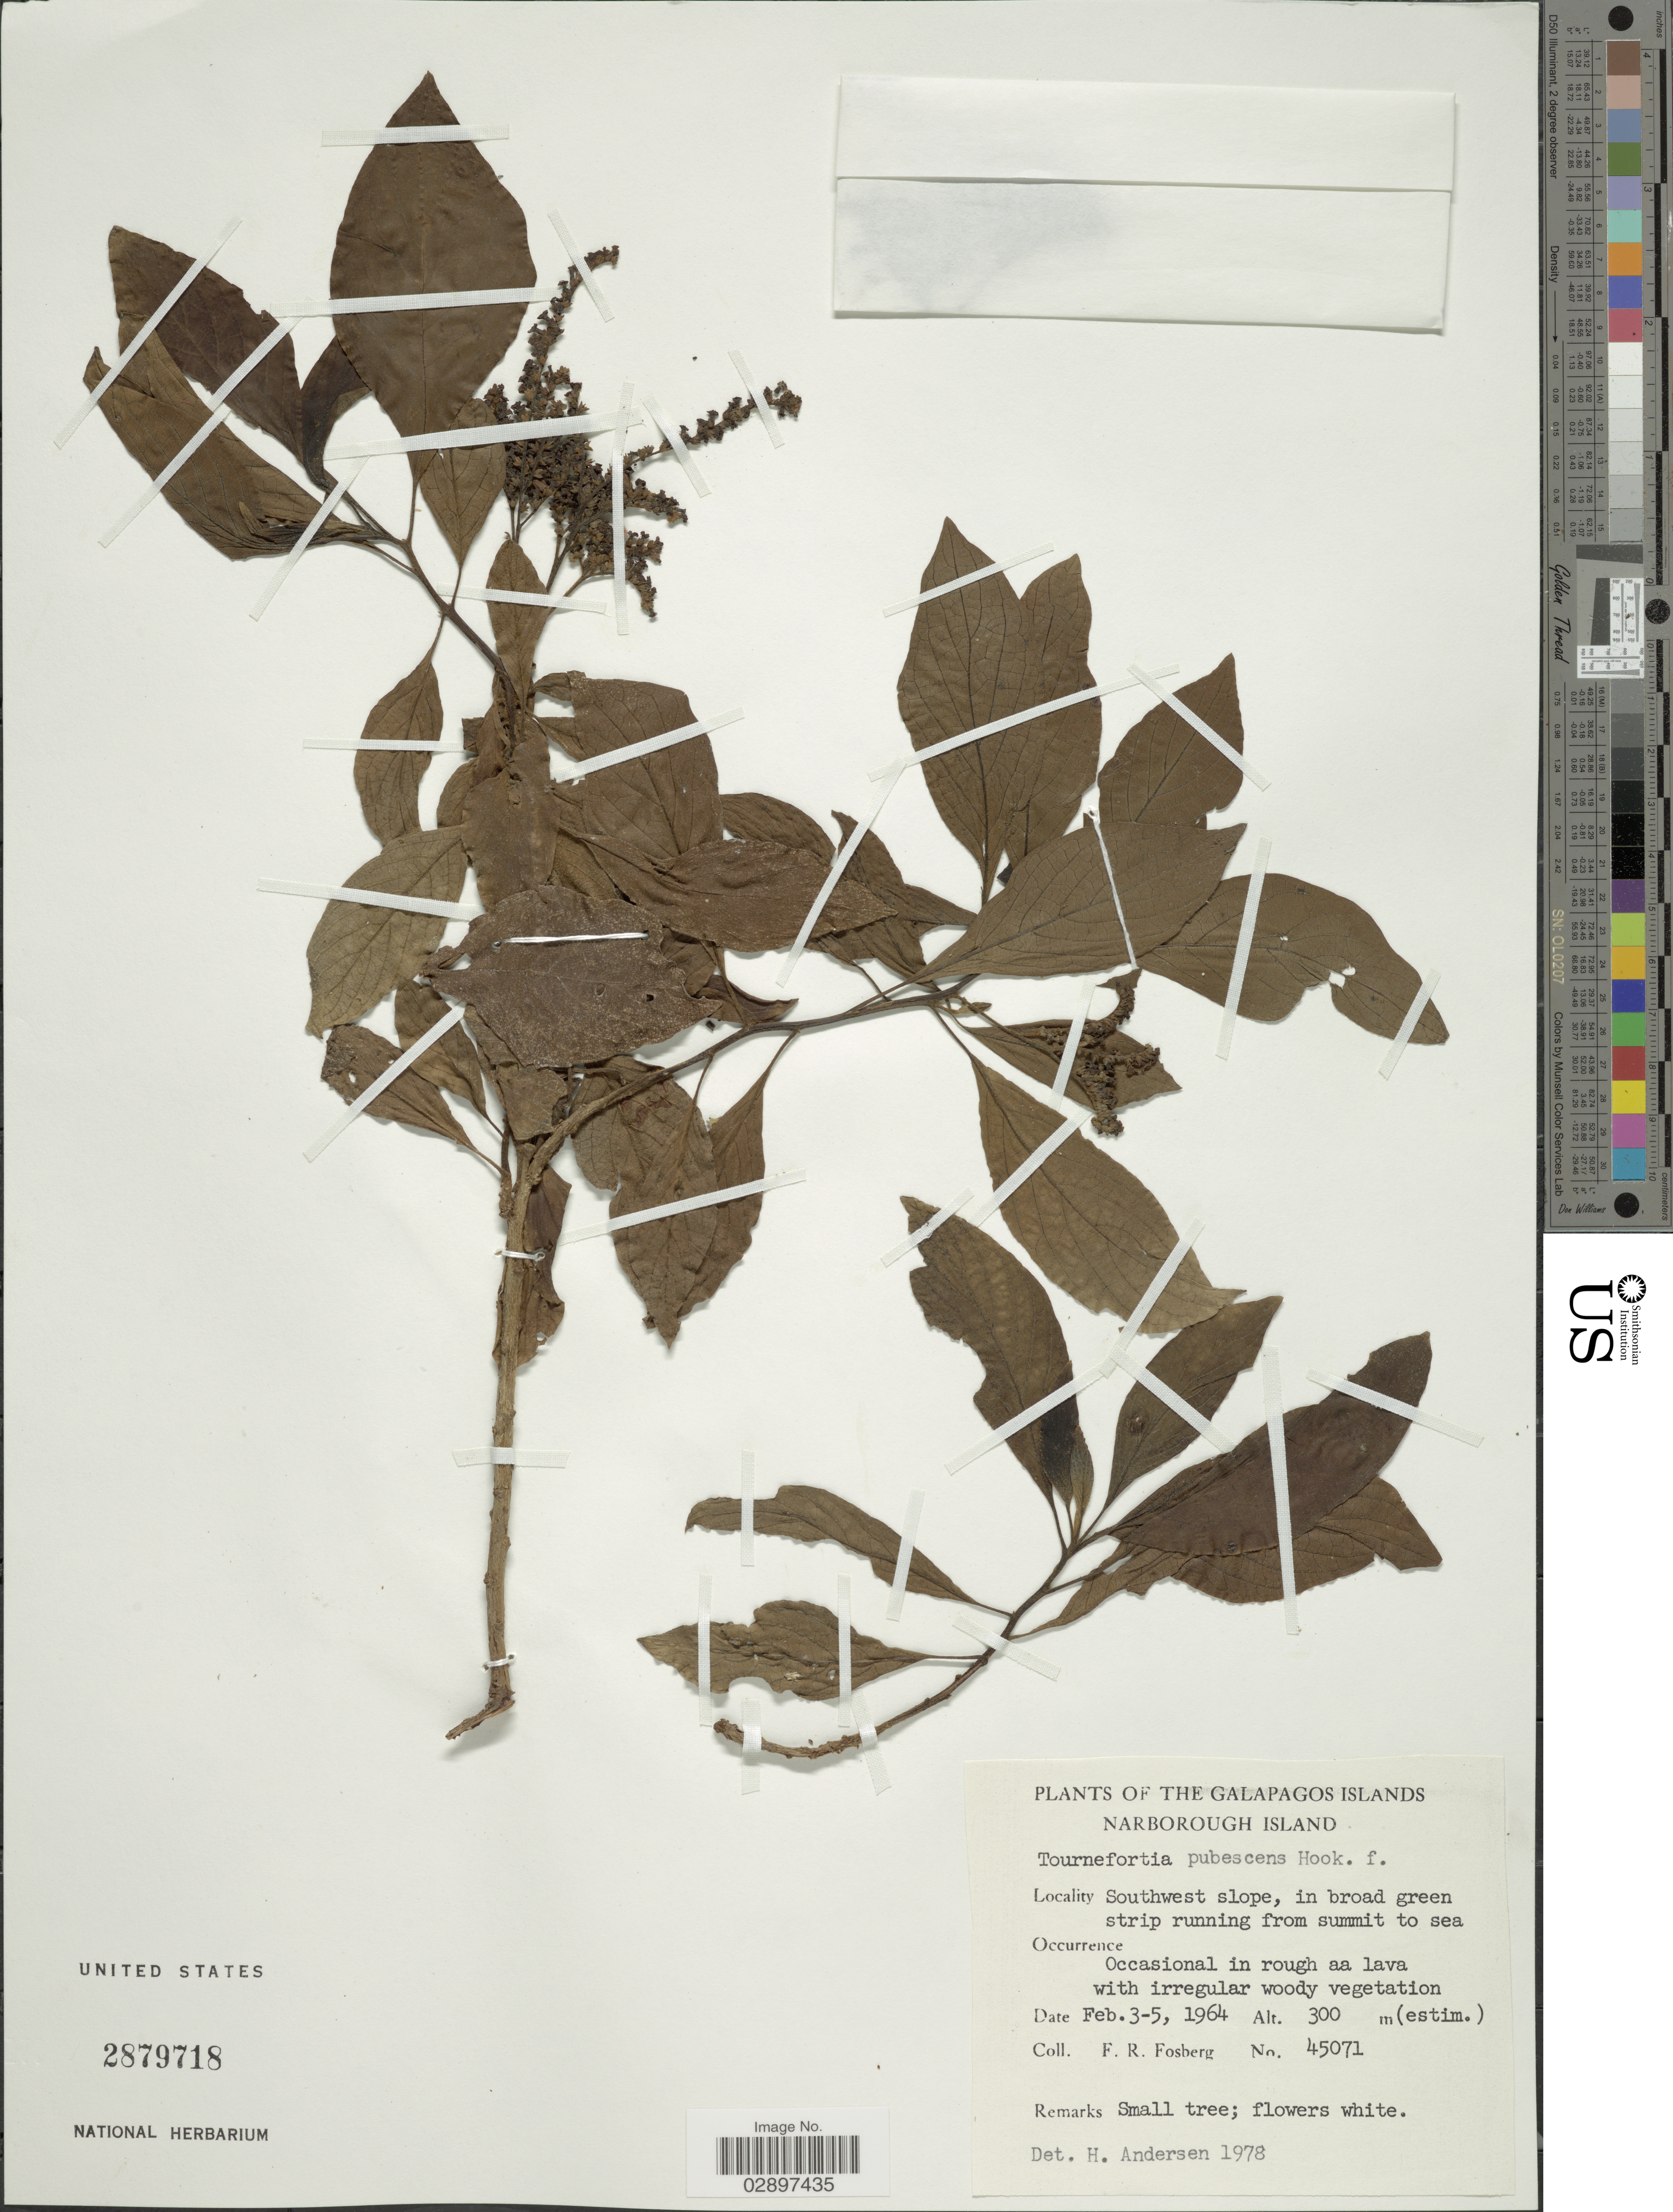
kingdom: Plantae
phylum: Tracheophyta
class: Magnoliopsida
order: Boraginales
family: Heliotropiaceae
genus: Tournefortia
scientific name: Tournefortia pubescens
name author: Hook. f.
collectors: F. R. Fosberg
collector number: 45071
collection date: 1964-02-03/1964-02-05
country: Ecuador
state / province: Colón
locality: The Galapagos Islands. Narborough Island. Southwest slope, in broad green strip running from summit to sea.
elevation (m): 300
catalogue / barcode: US 2879718